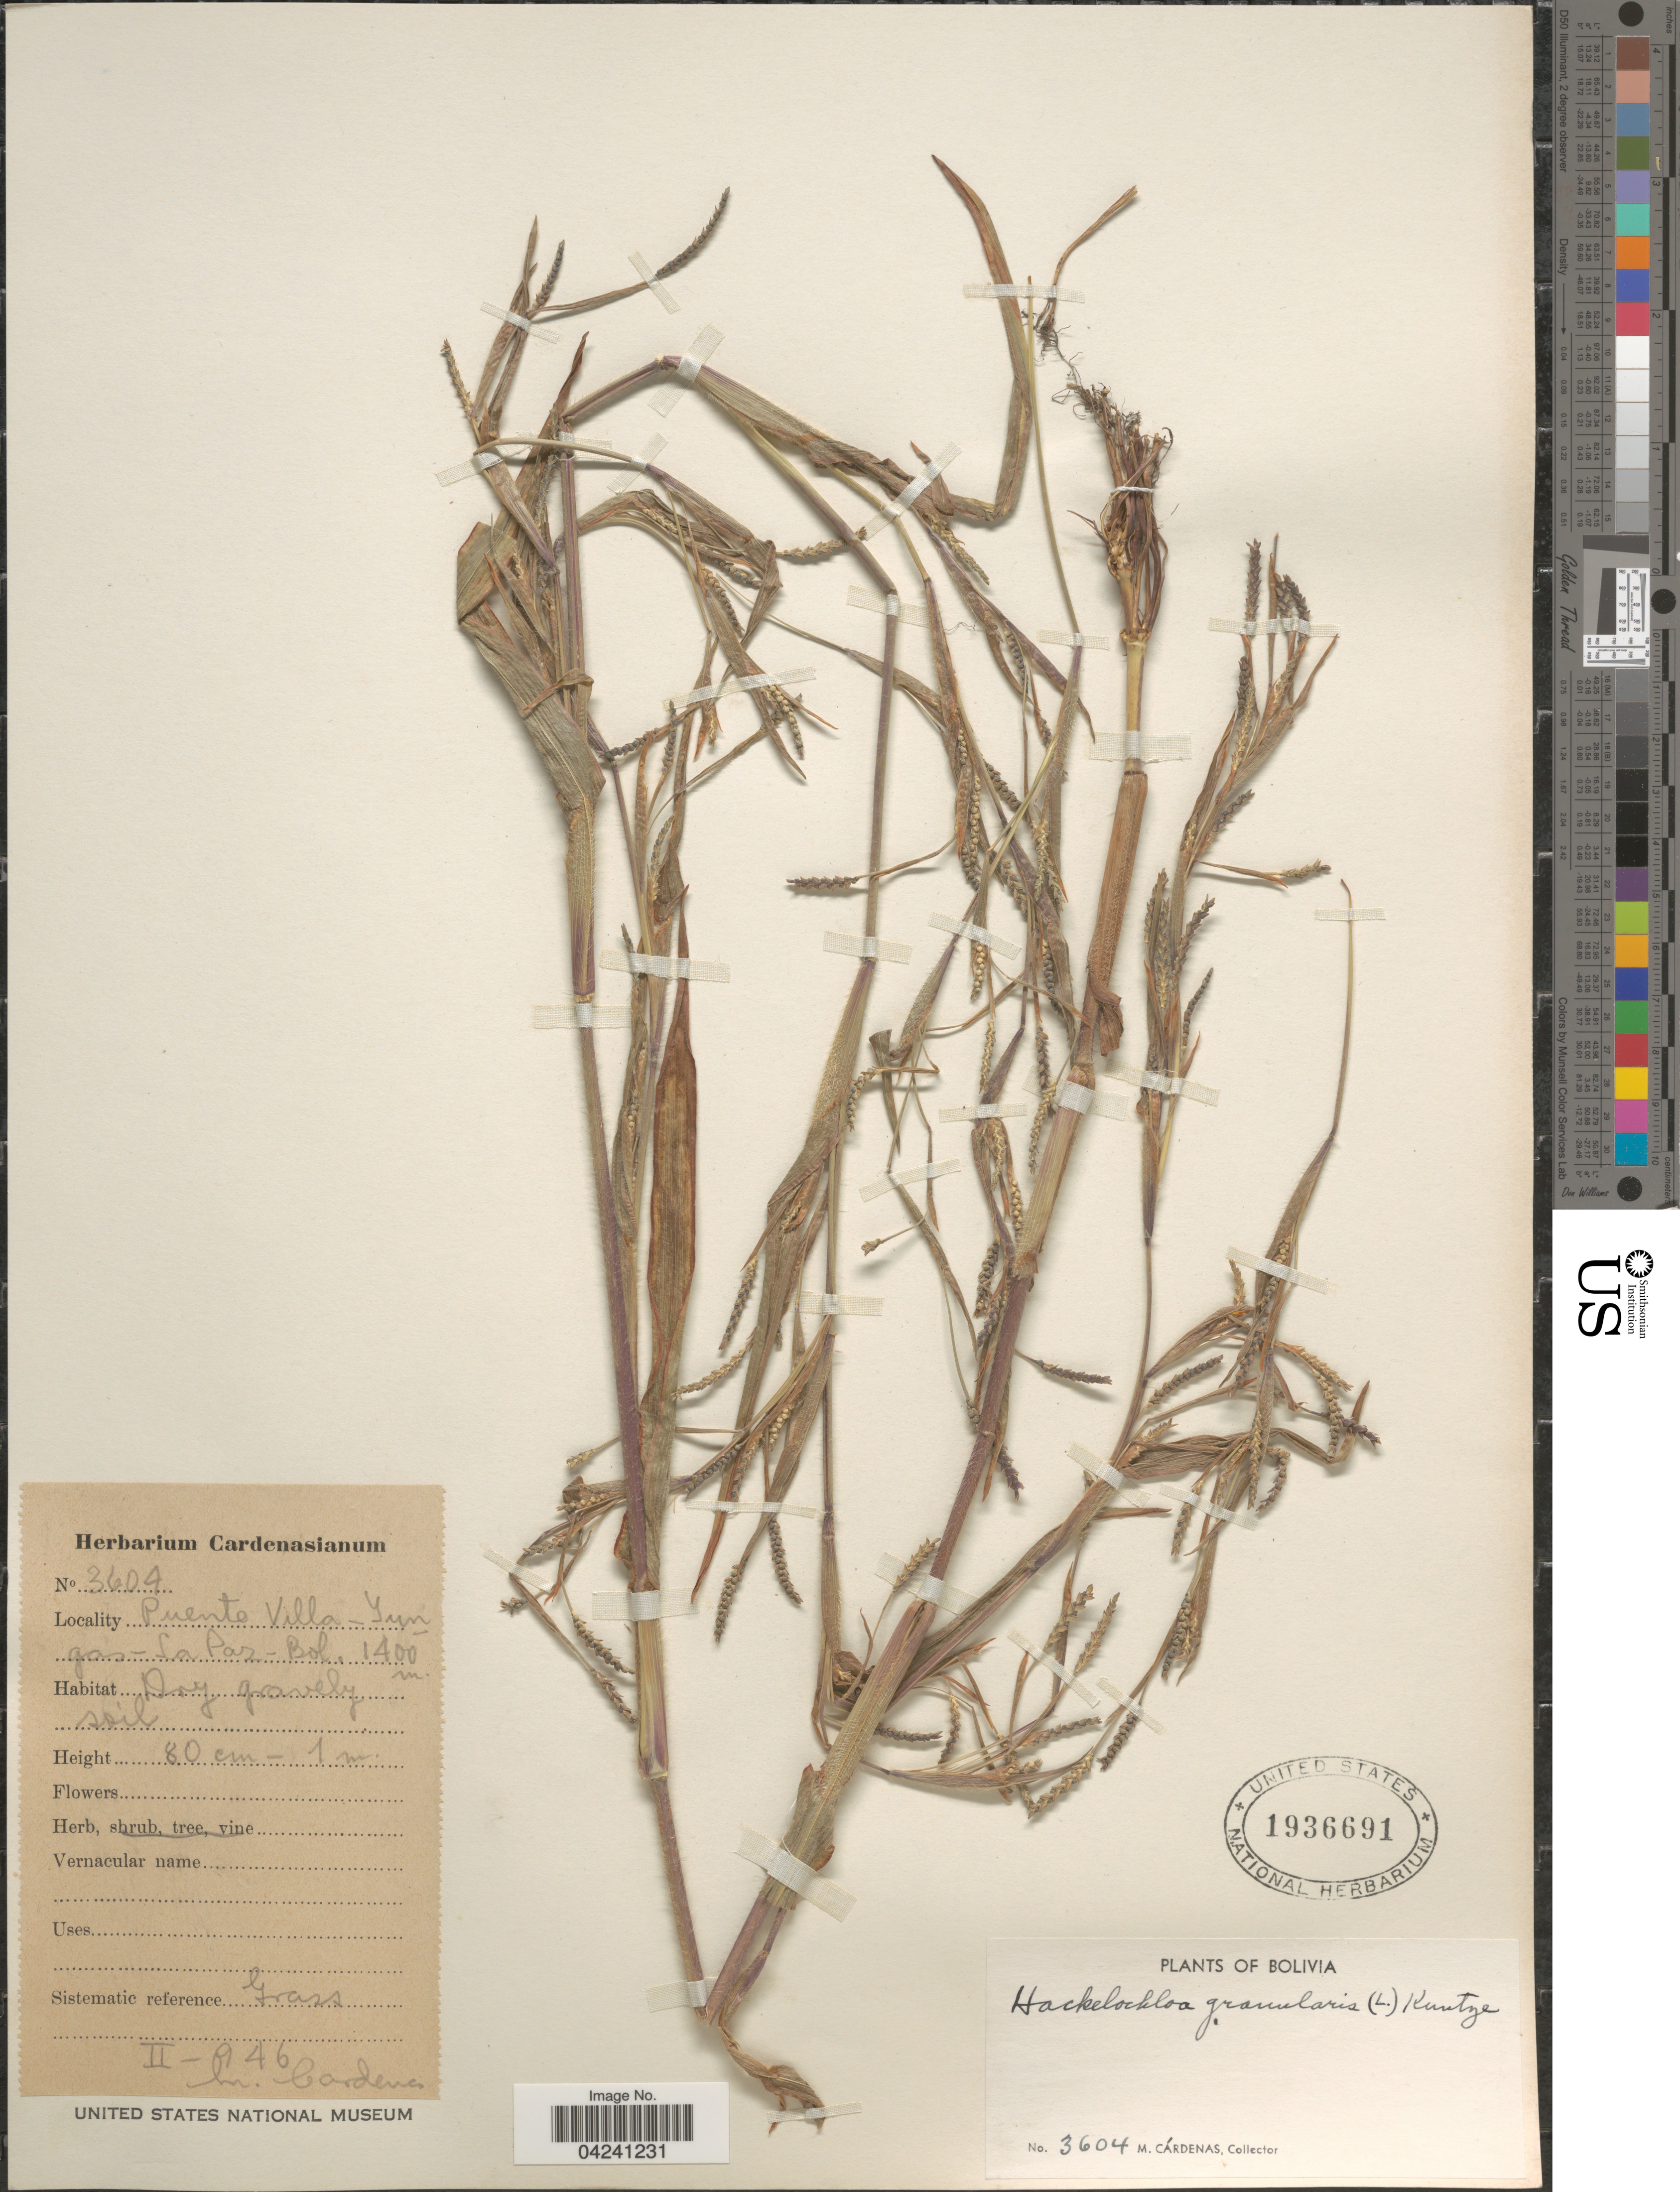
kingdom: Plantae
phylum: Tracheophyta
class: Liliopsida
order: Poales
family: Poaceae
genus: Hackelochloa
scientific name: Hackelochloa granularis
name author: (L.) Kuntze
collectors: M. Cárdenas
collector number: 3604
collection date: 1946-02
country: Bolivia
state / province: La Paz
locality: Puerte Villa - Yungas - La Paz.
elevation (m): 1400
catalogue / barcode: US 1936691